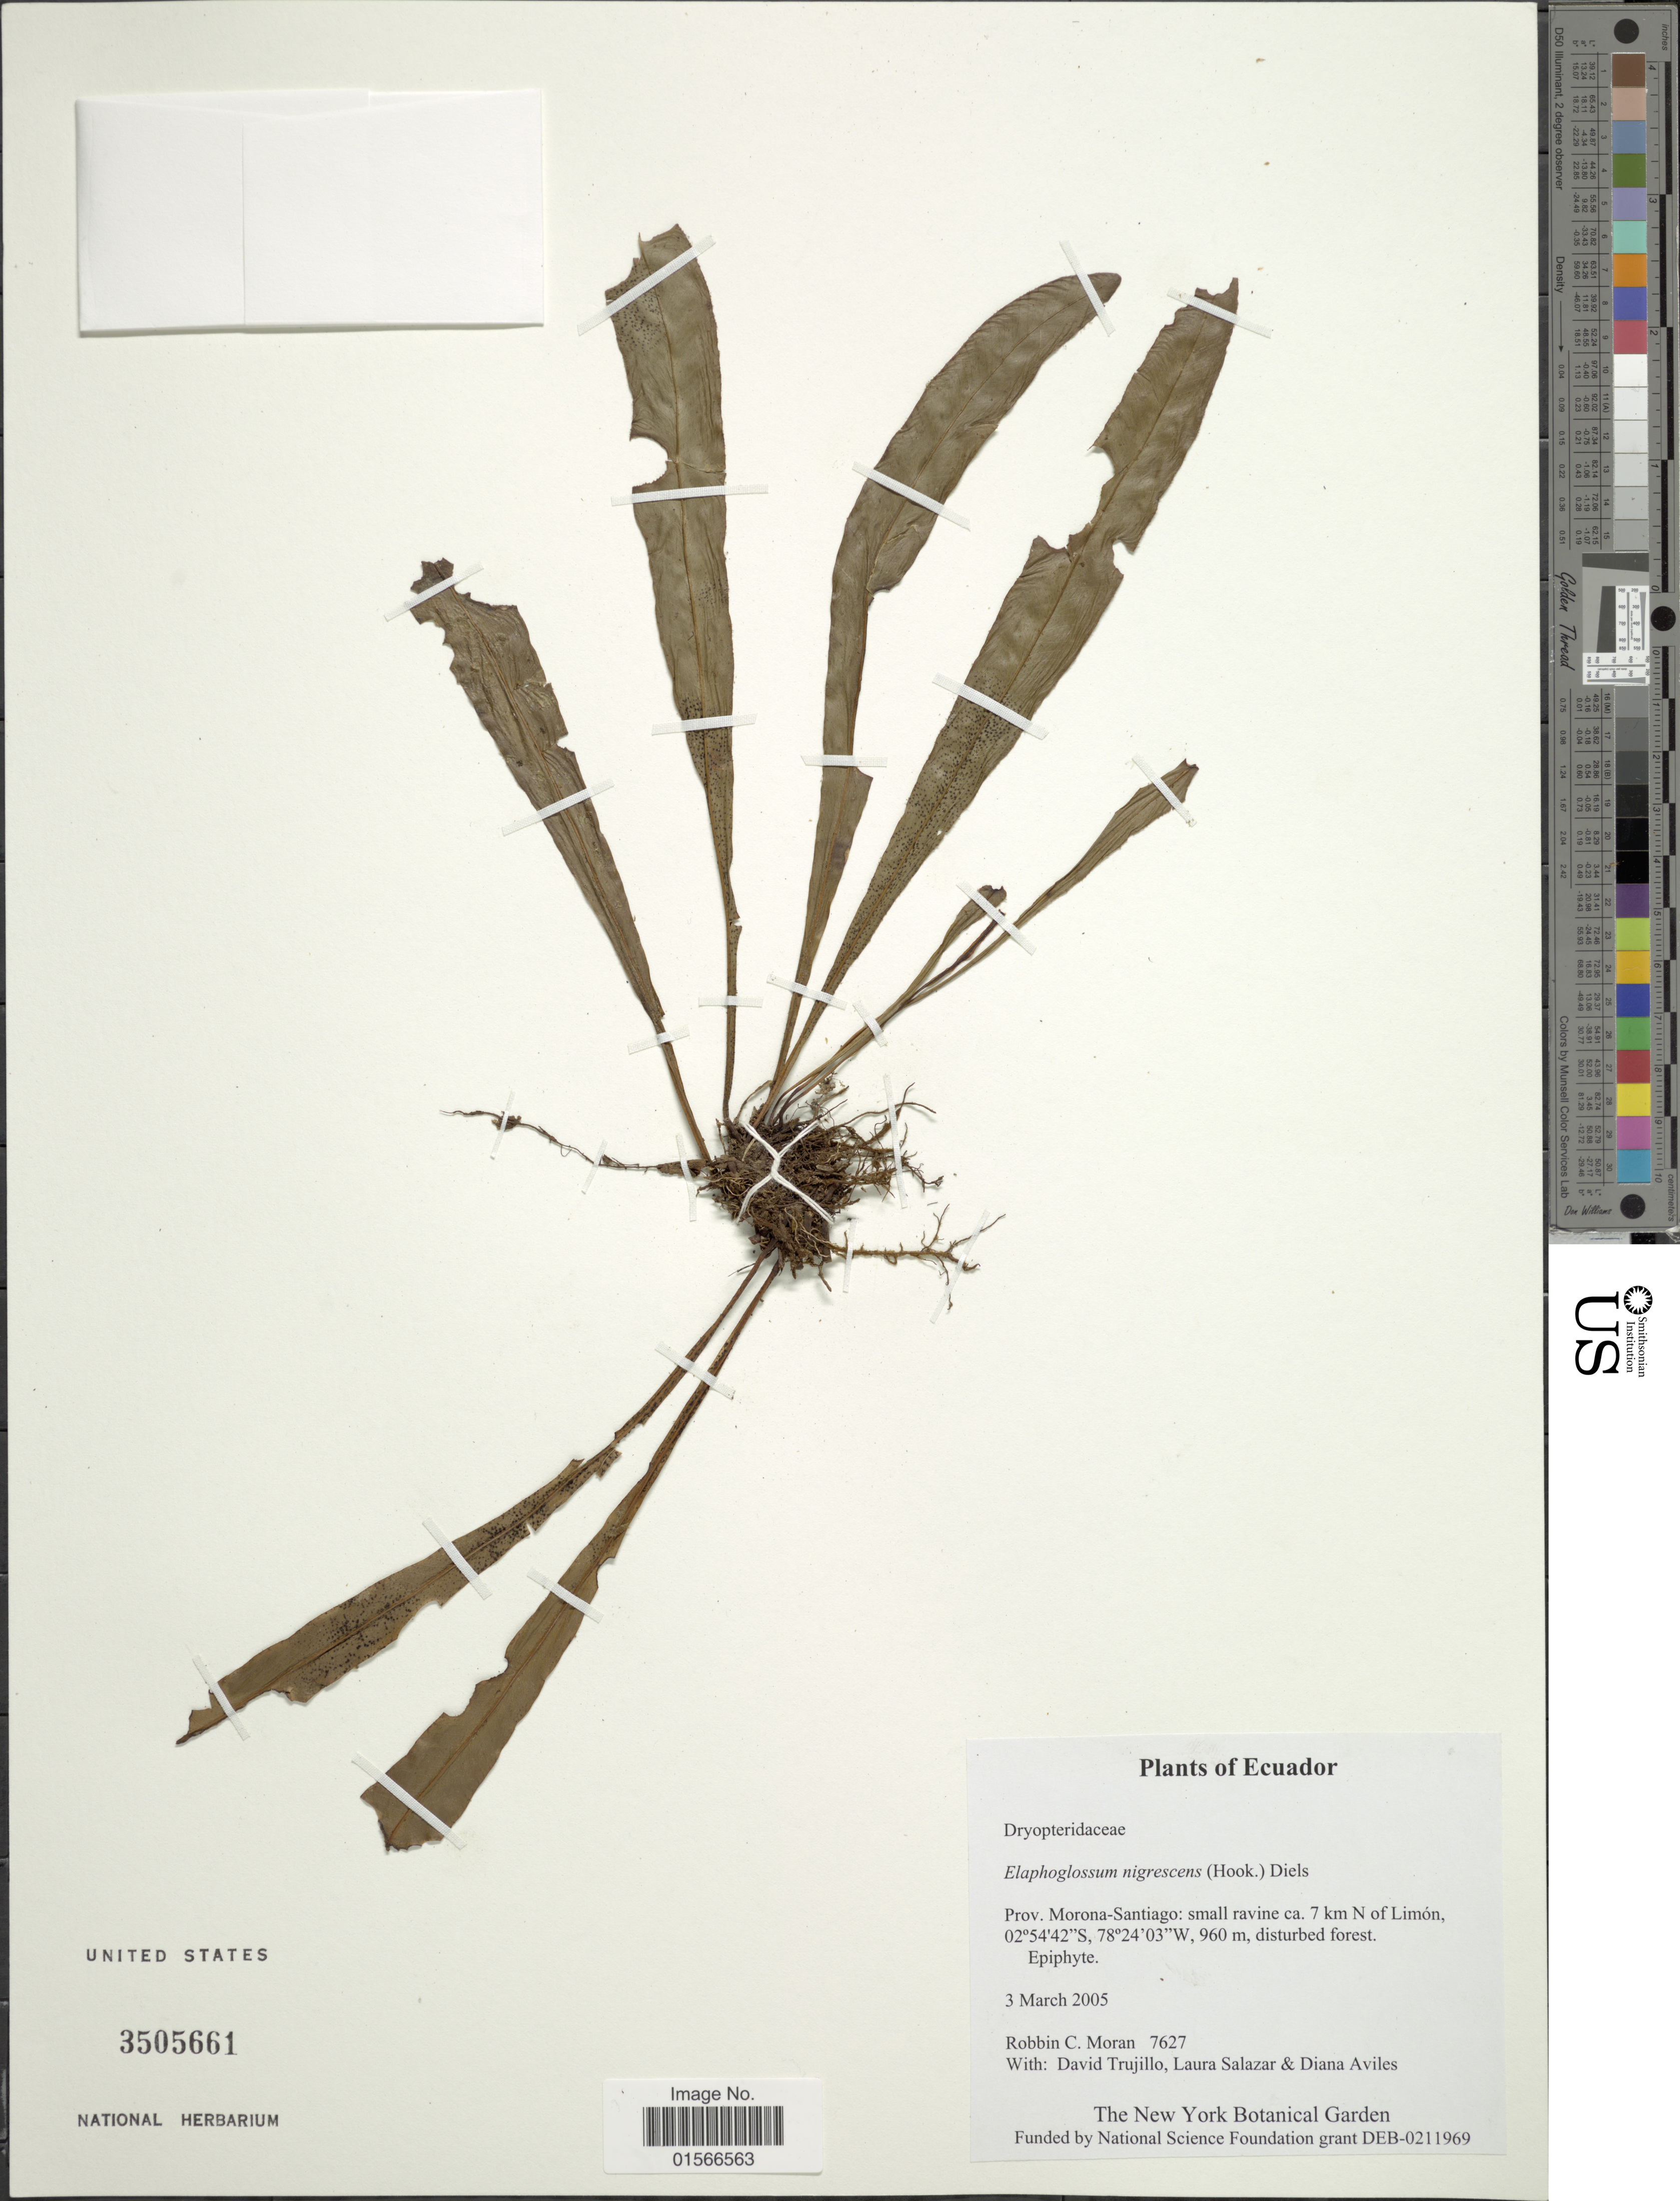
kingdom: Plantae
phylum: Tracheophyta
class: Polypodiopsida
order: Polypodiales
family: Dryopteridaceae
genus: Elaphoglossum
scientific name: Elaphoglossum nigrescens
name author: (Hook.) T. Moore ex Diels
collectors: R. C. Moran, D. Trujillo, L. Salazar & D. Aviles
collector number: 7627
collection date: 2005-03-03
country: Ecuador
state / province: Morona-Santiago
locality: Ecuador, Prov. Morona-Santiago: small ravine ca. 7 km N of Límon.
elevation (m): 960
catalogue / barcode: US 3505661